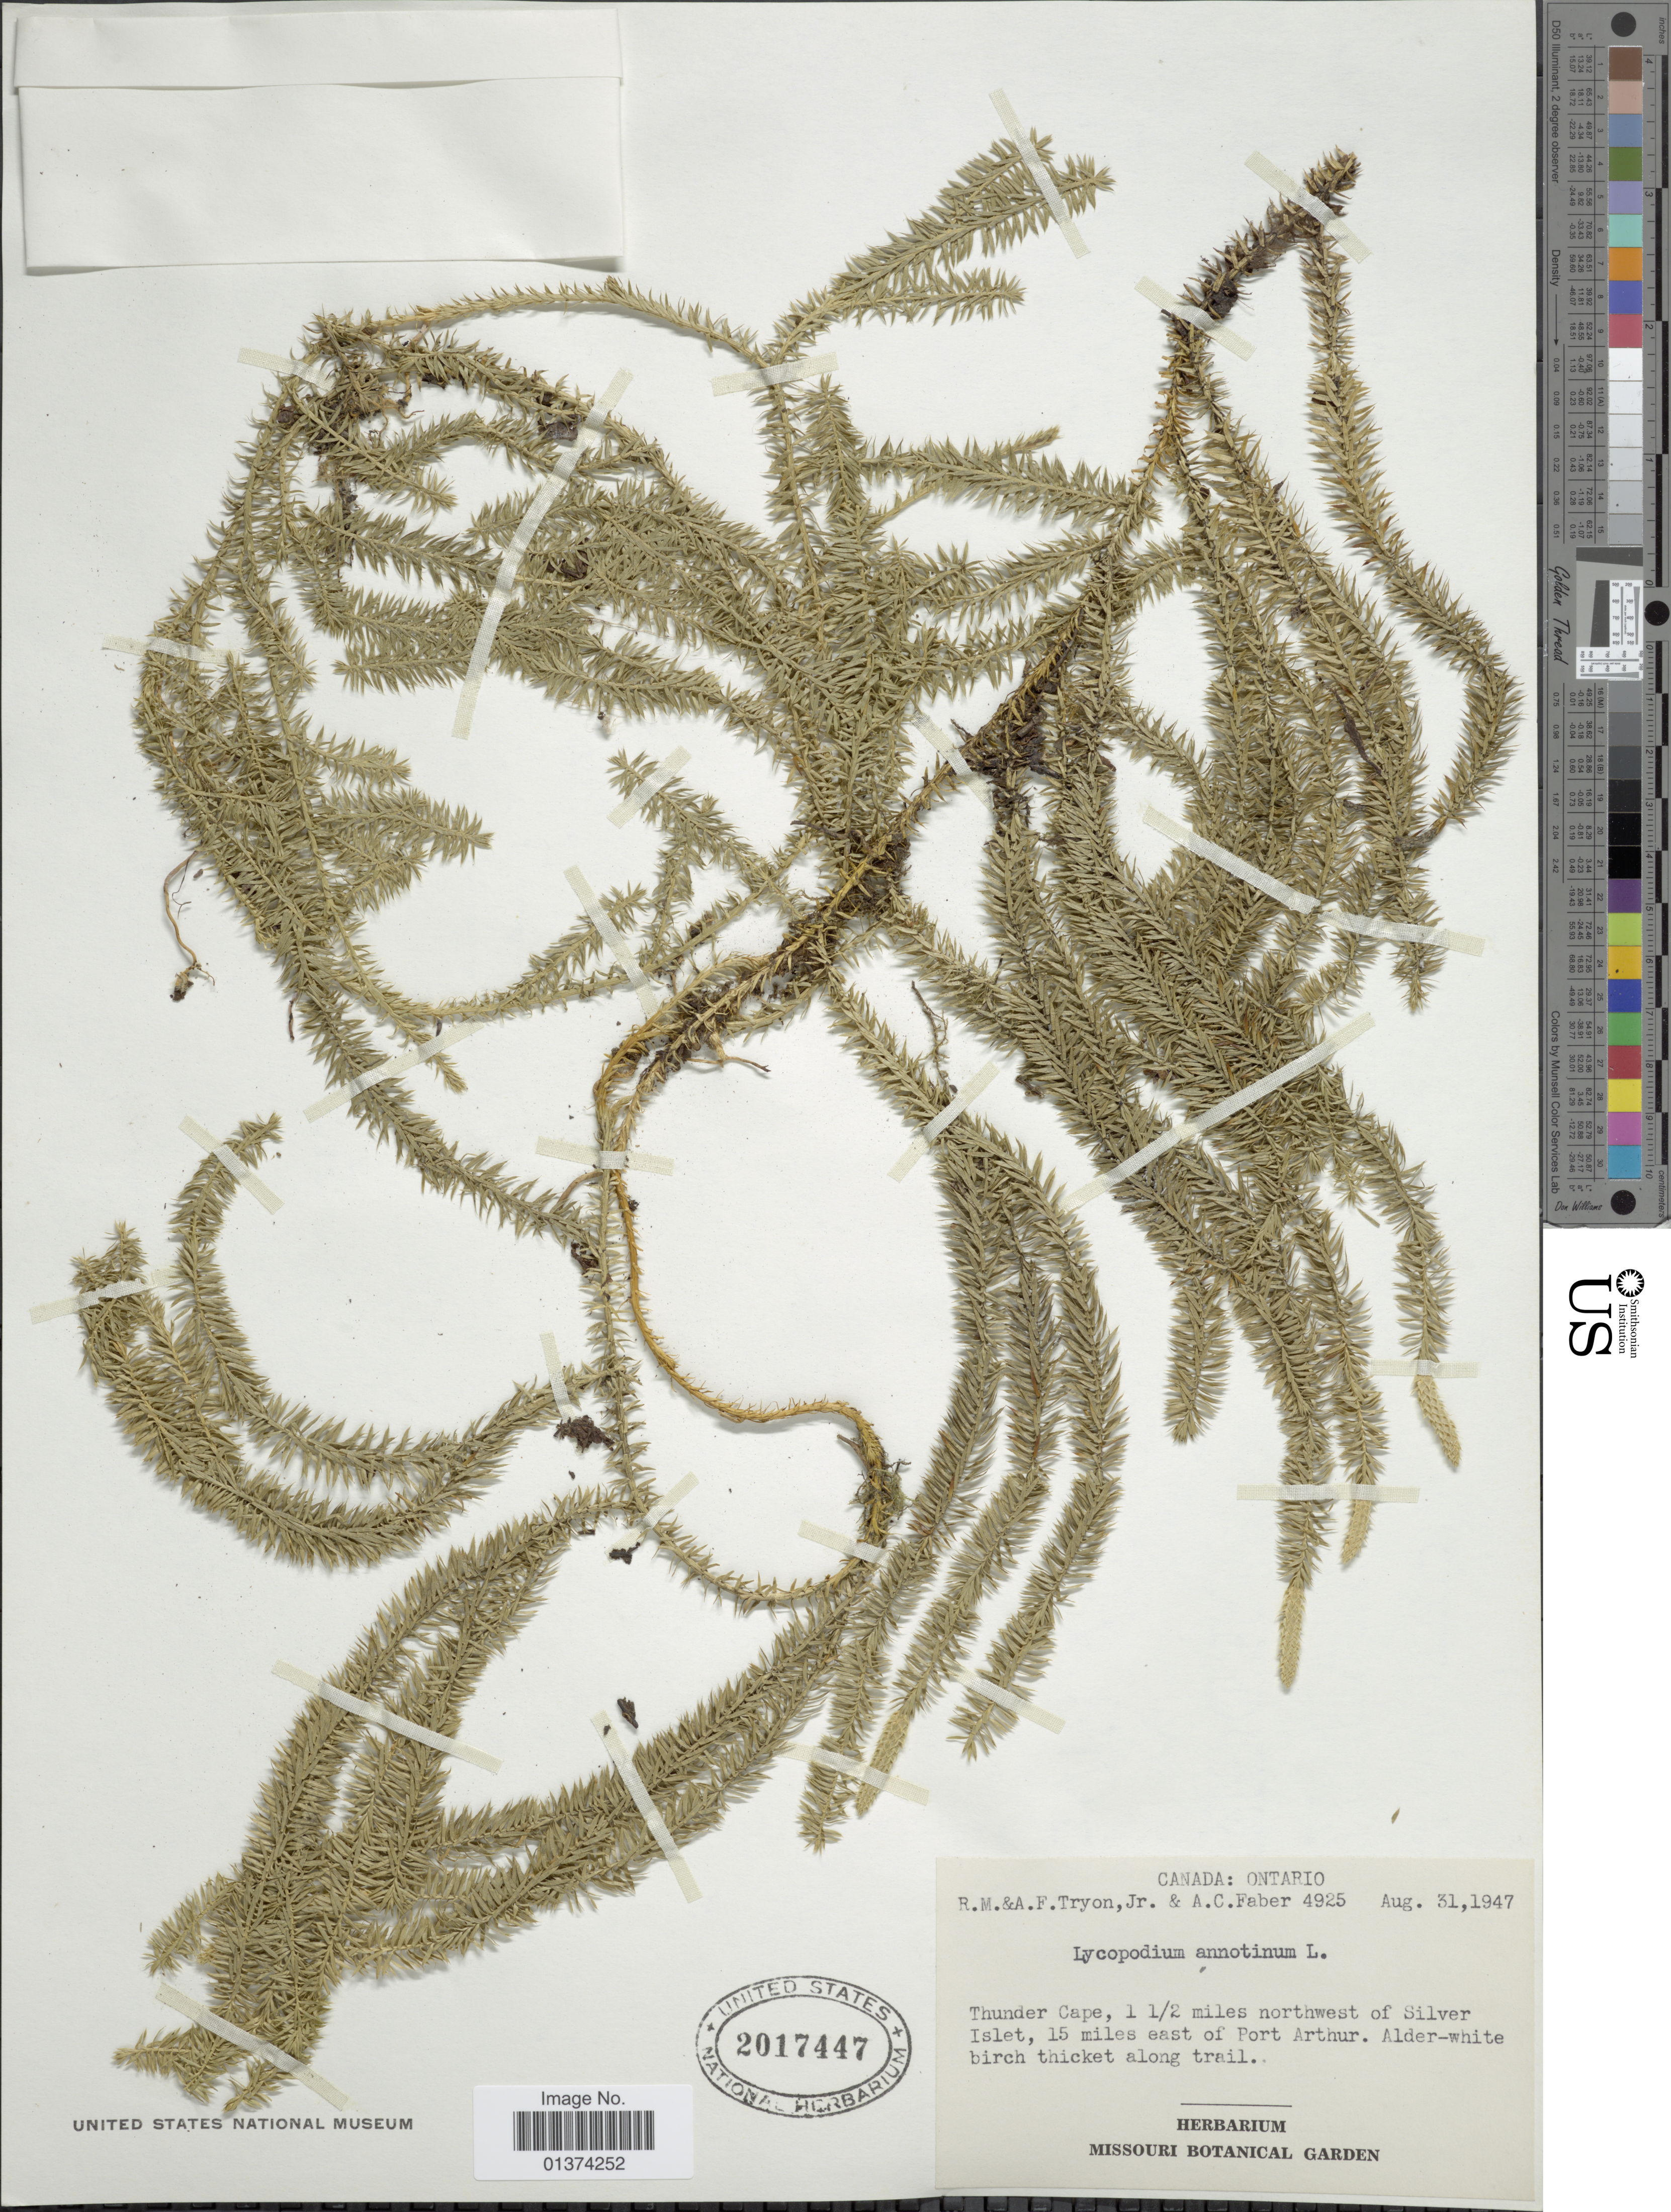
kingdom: Plantae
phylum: Tracheophyta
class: Lycopodiopsida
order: Lycopodiales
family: Lycopodiaceae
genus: Spinulum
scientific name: Spinulum annotinum subsp. annotinum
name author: (L.) A. Haines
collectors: R. M. Tryon, A. F. Tryon & A. Faber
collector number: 4925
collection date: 1947-08-31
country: Canada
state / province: Ontario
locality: Thunder Cape, 1½ miles northwest of Silver Islet, 15 Islet east of Port Arthur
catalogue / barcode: US 2017447